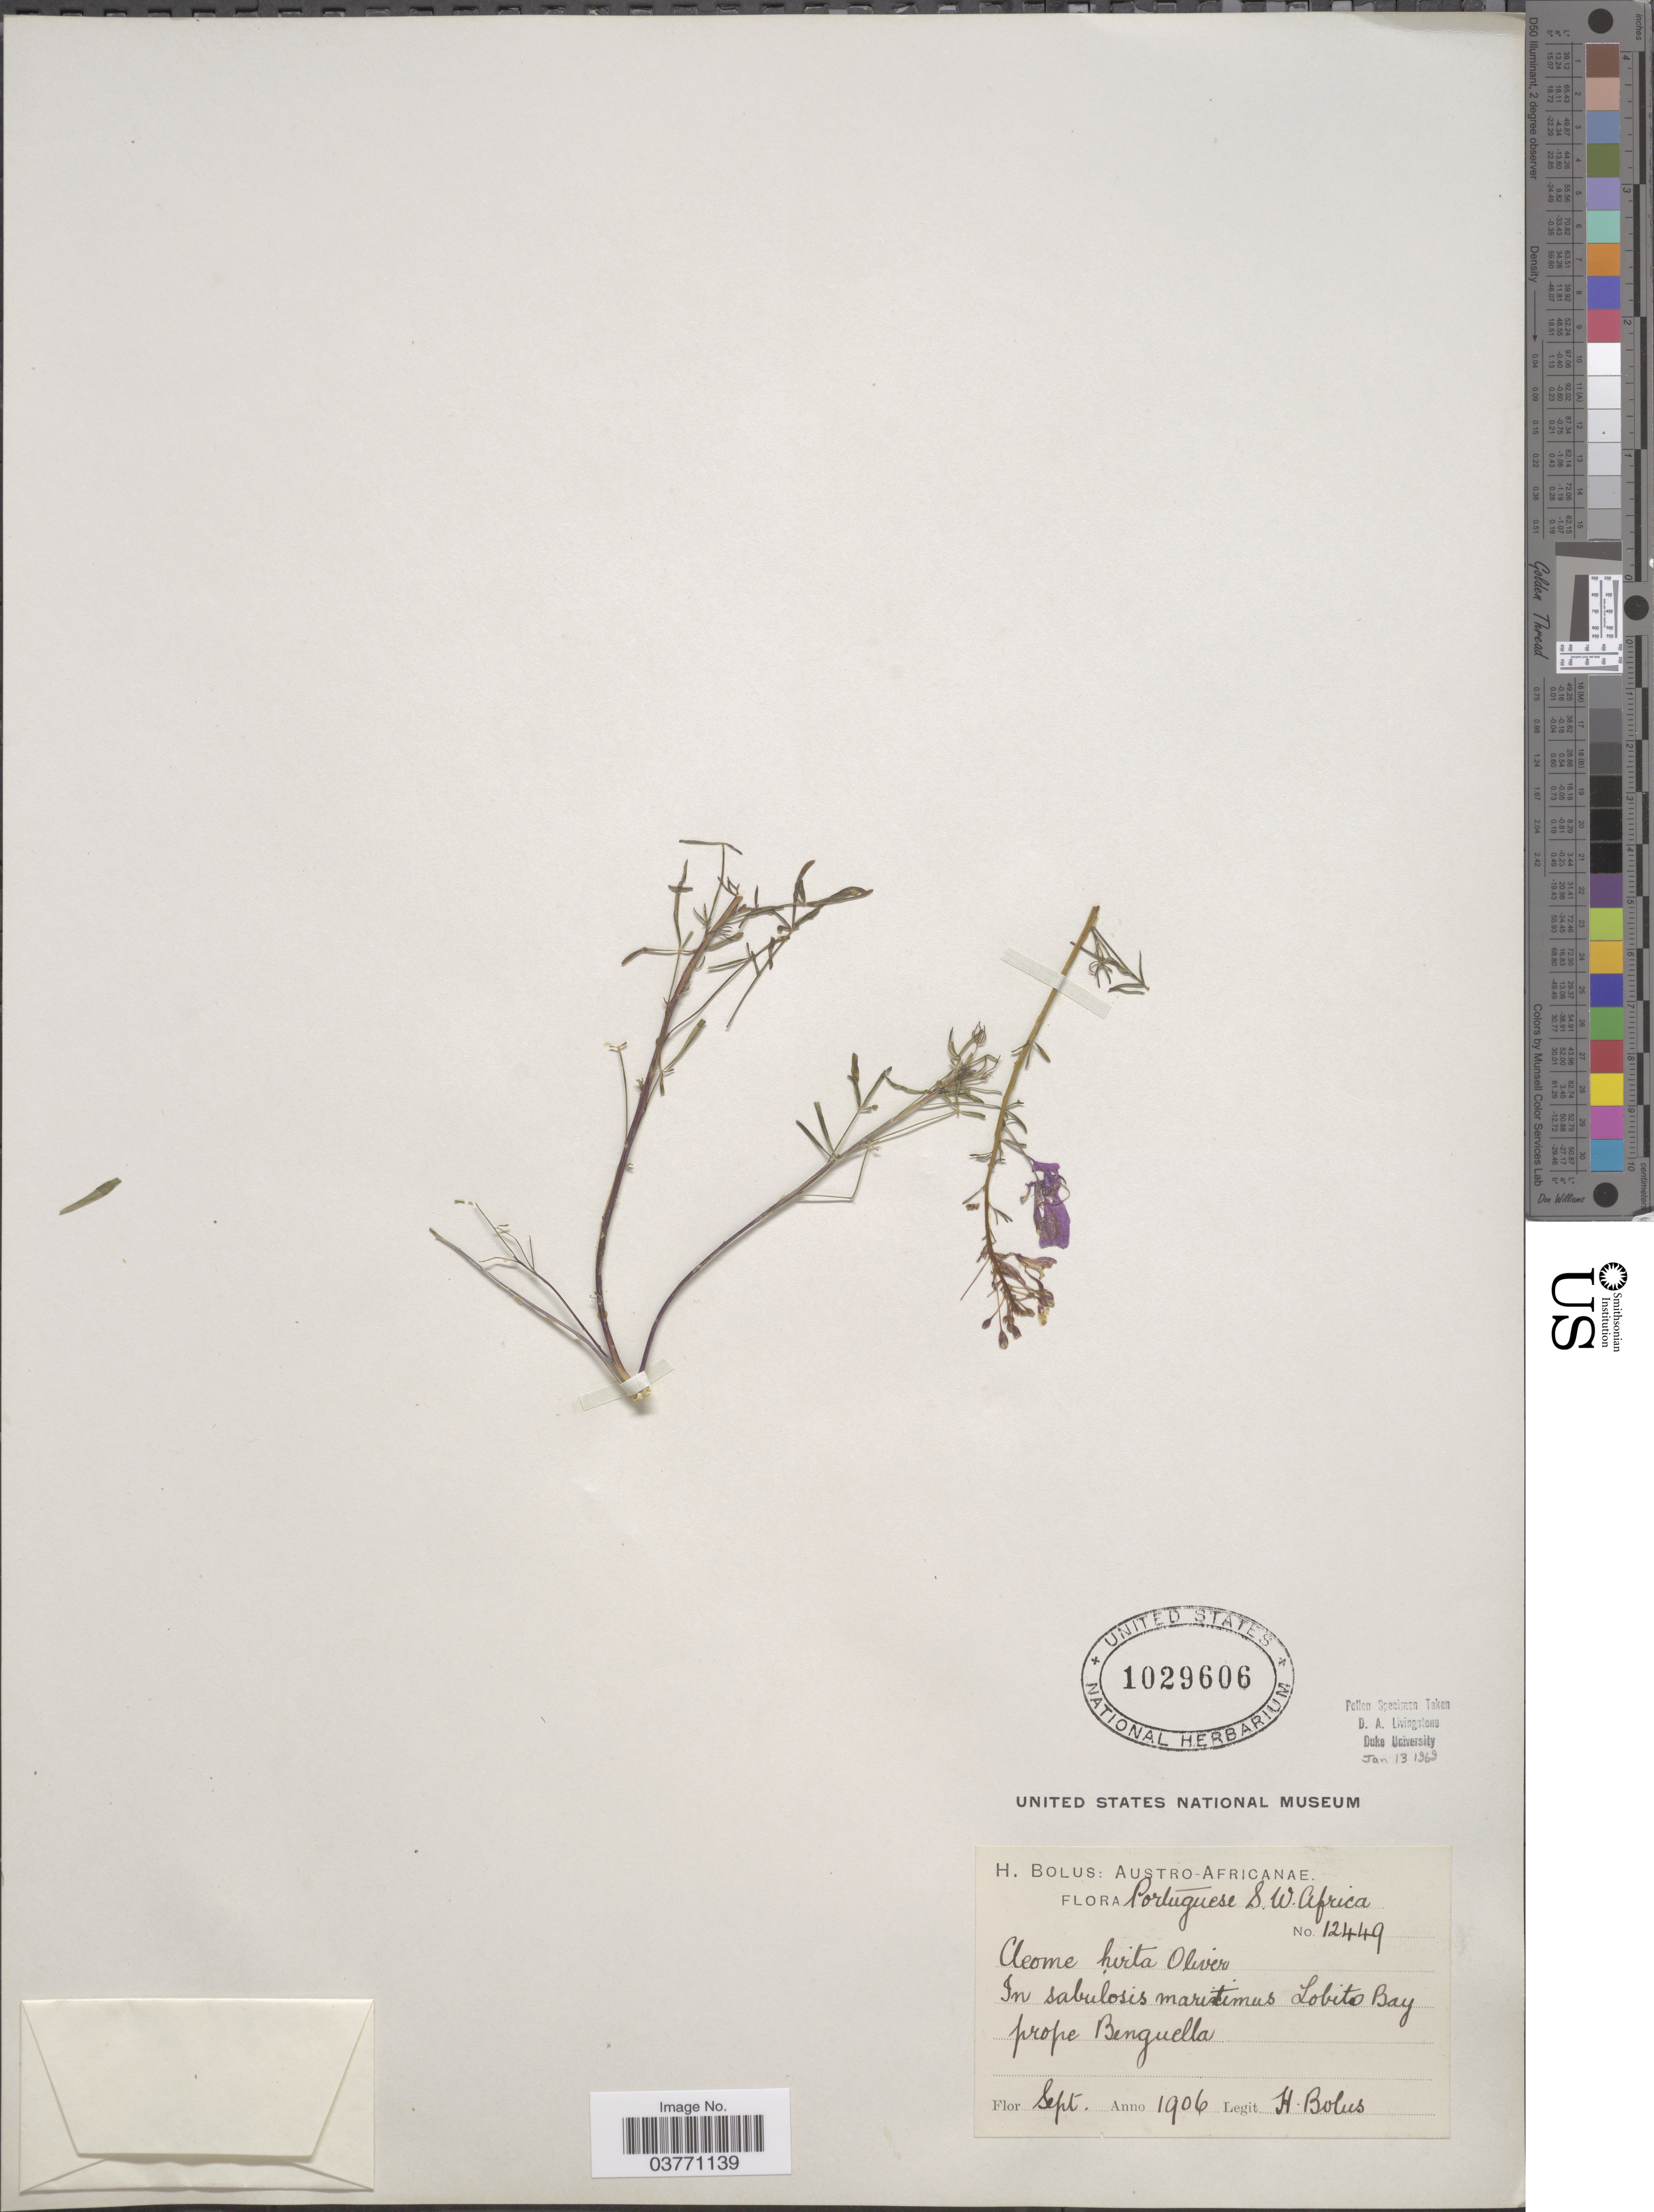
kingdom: Plantae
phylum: Tracheophyta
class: Magnoliopsida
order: Brassicales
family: Cleomaceae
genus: Sieruela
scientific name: Sieruela hirta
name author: (Klotzsch) Roalson & J.C. Hall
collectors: H. Bolus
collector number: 12449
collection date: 1906-09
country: Namibia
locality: Portuguese S.W. Africa. In sabulosis maritimes Lobito Bay prope Benguella.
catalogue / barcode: US 1029606